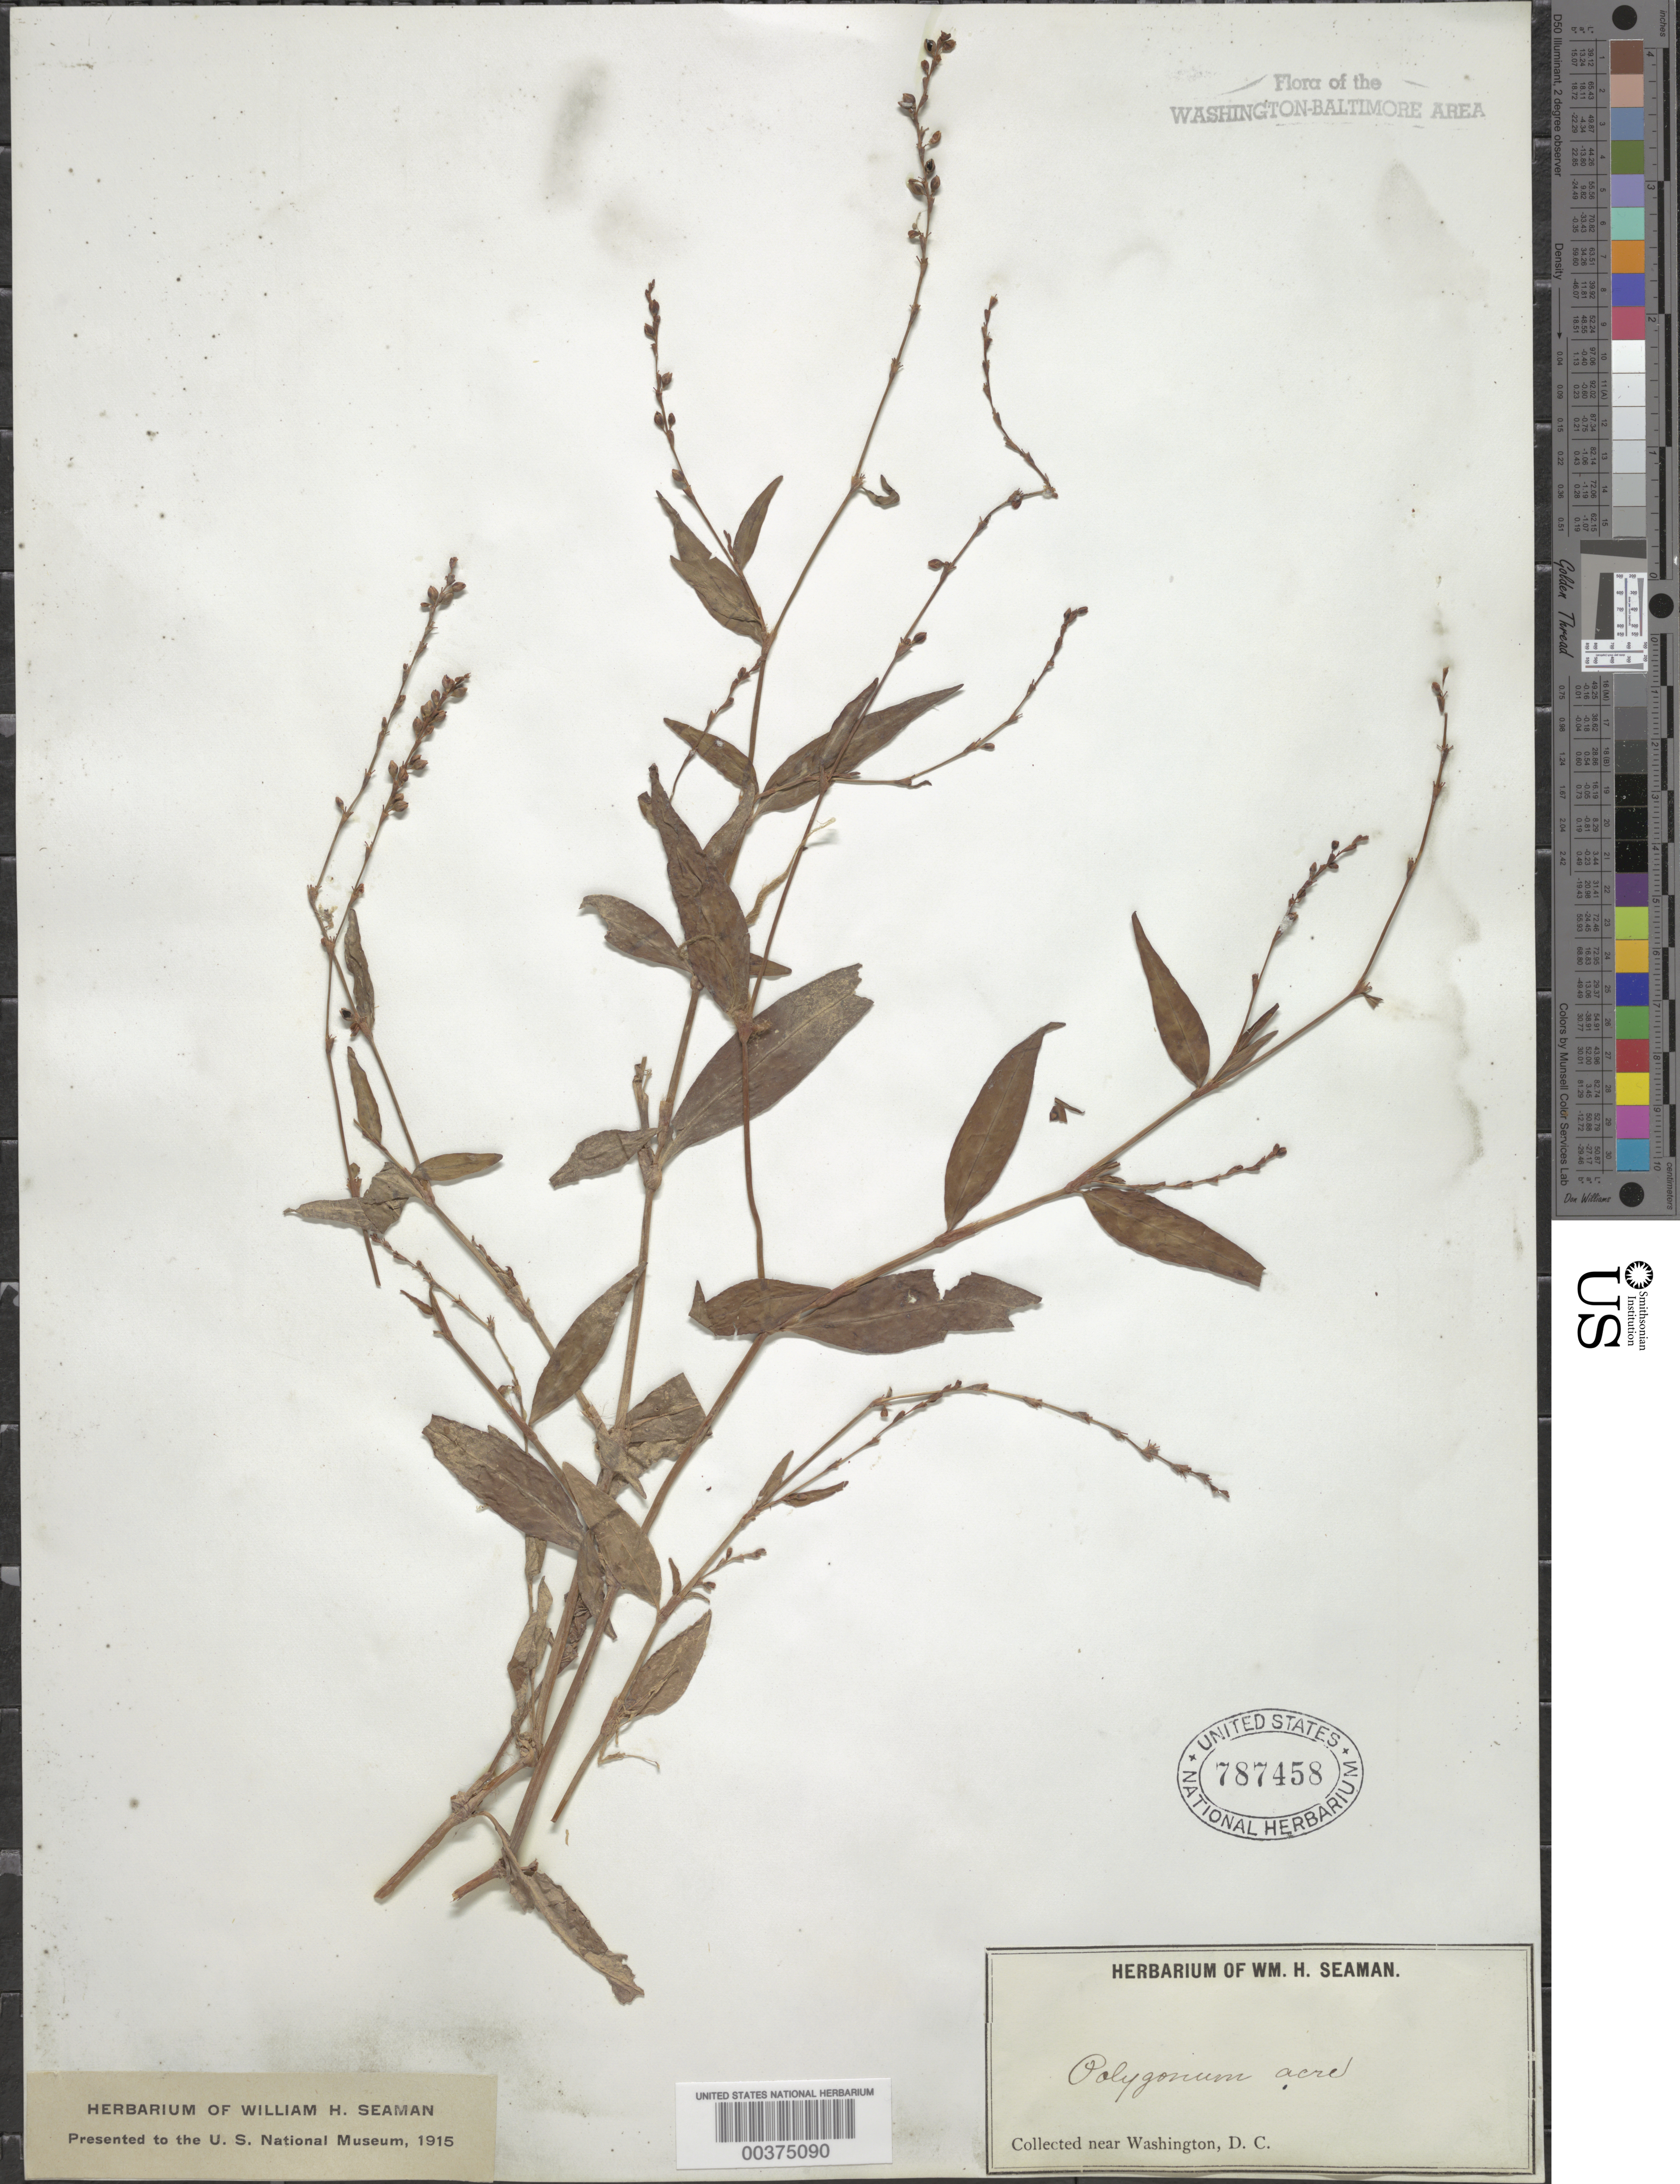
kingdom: Plantae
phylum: Tracheophyta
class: Magnoliopsida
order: Caryophyllales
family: Polygonaceae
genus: Persicaria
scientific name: Persicaria punctata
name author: (Elliott) Small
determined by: Atha, D. E.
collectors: W. Seaman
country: United States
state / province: District of Columbia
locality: Near Washington DC area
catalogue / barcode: US 787458